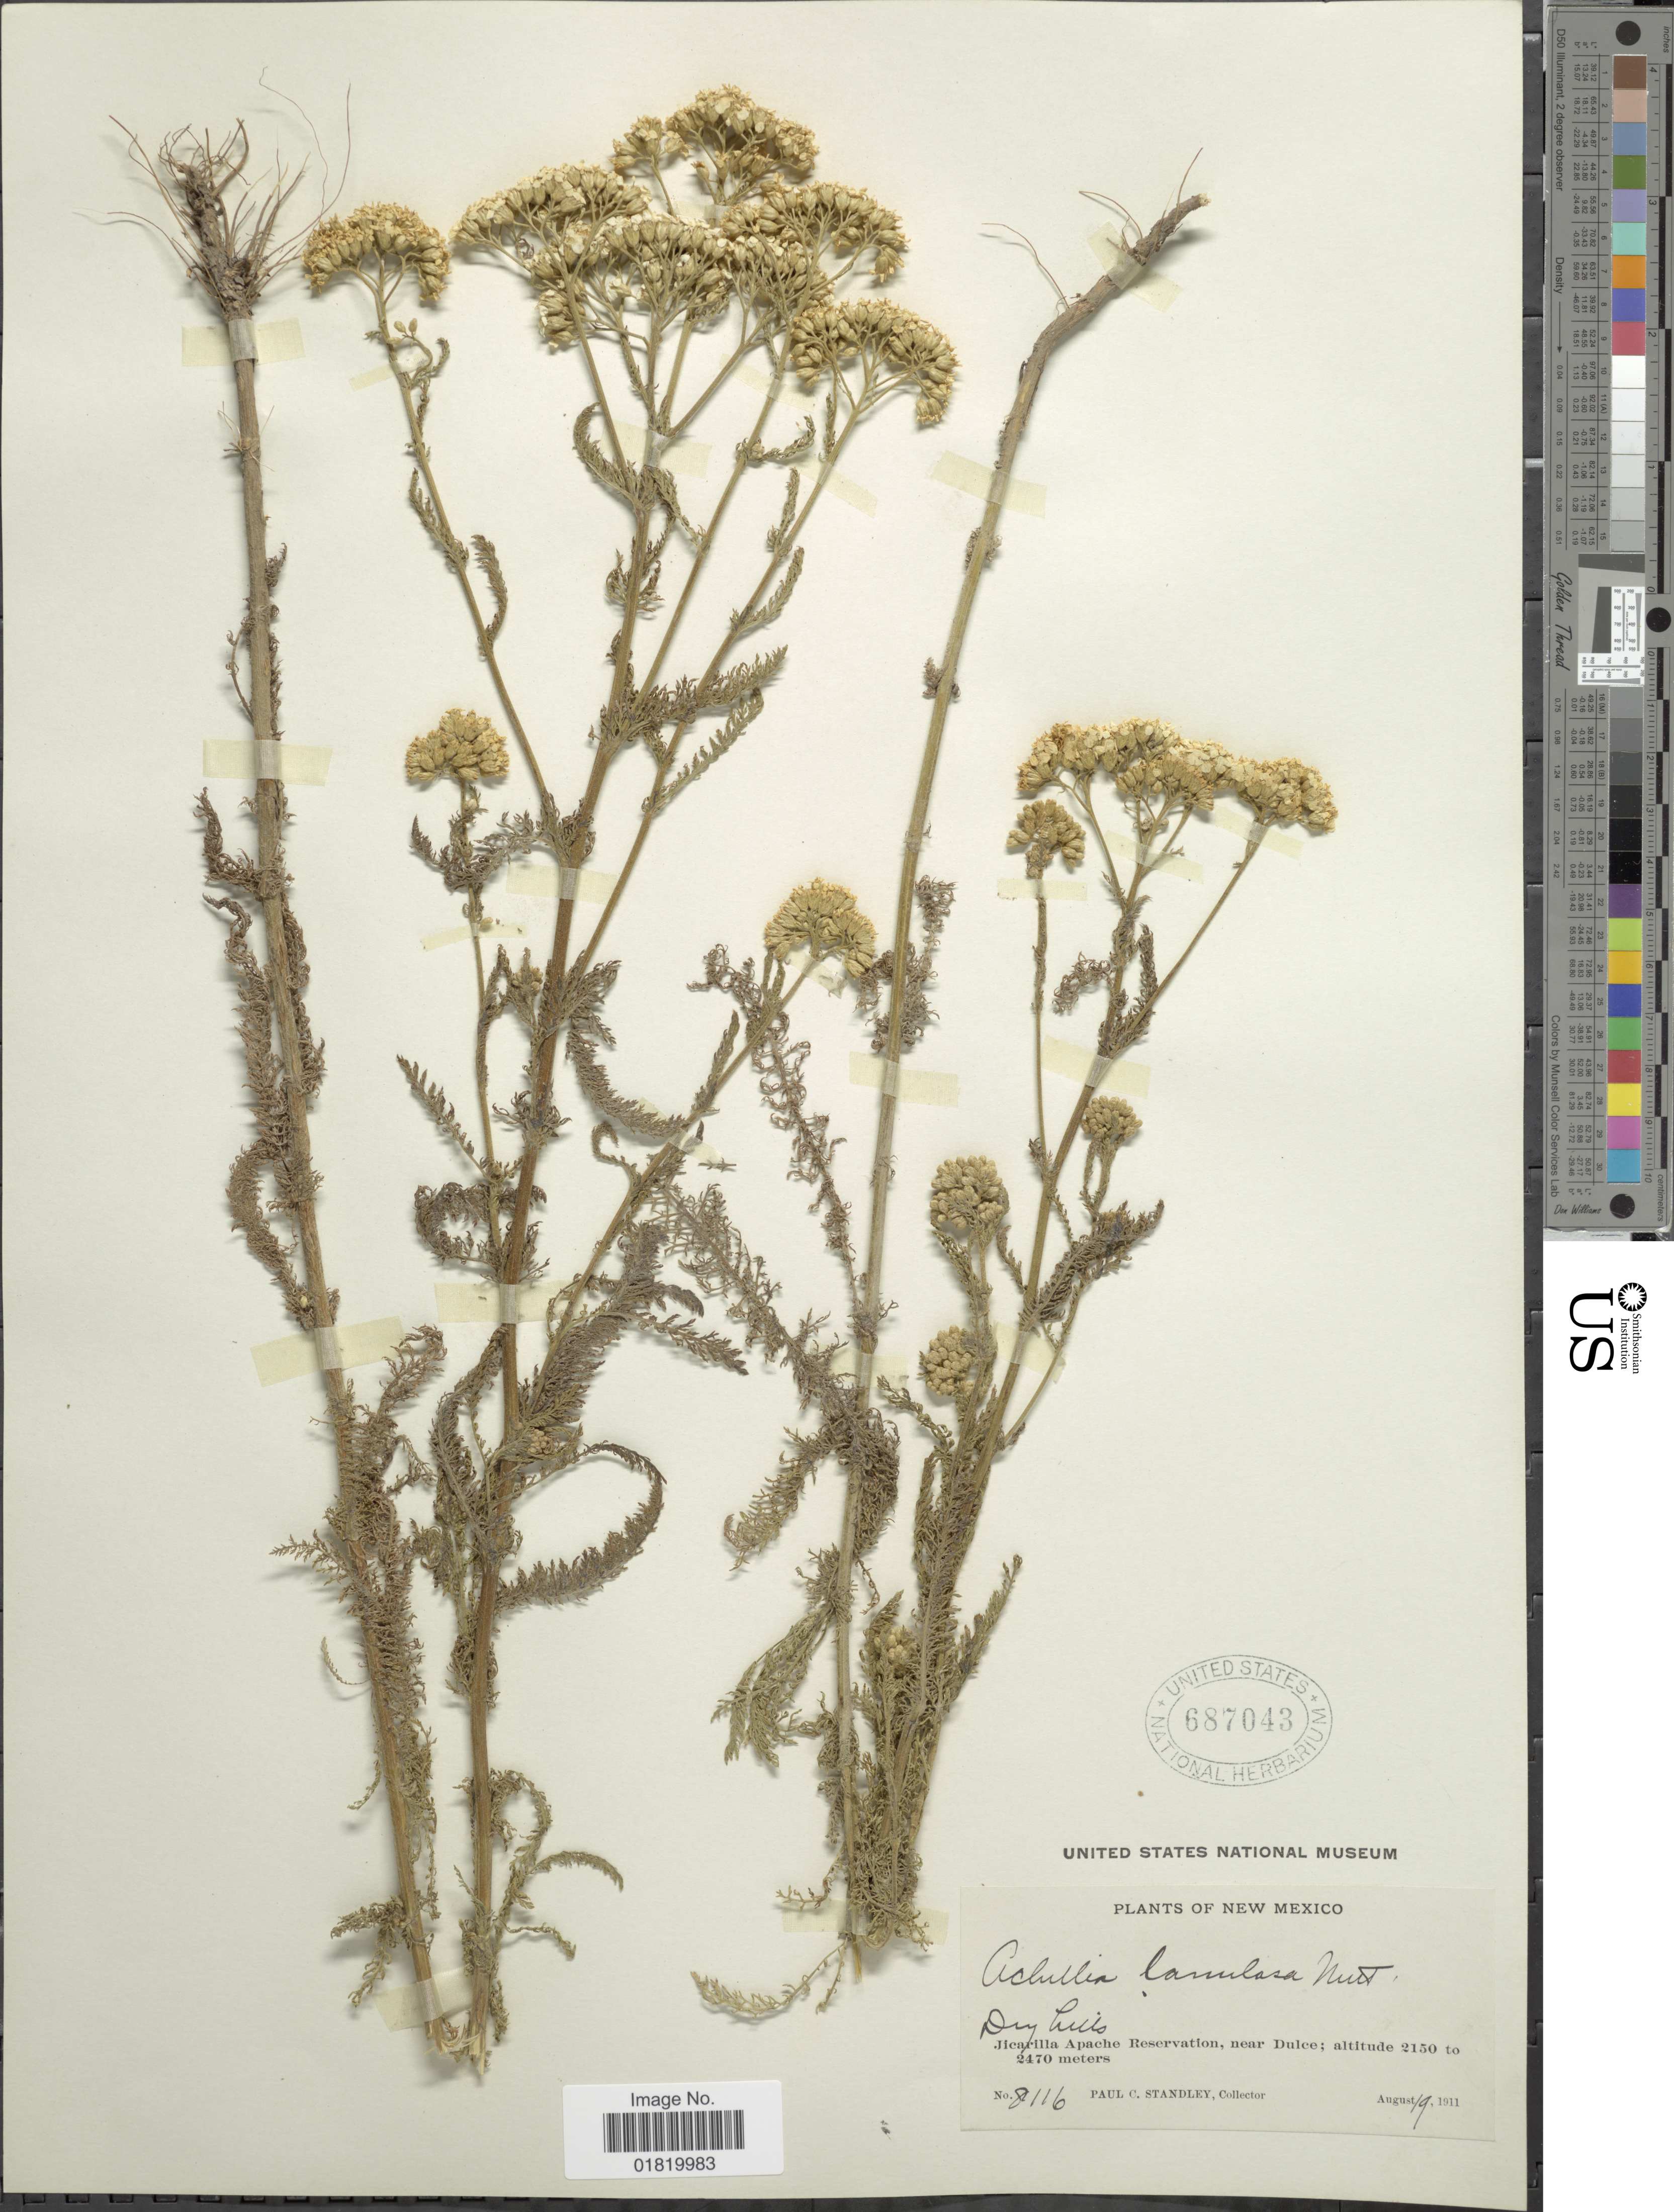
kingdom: Plantae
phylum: Tracheophyta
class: Magnoliopsida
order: Asterales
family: Asteraceae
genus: Achillea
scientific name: Achillea lanulosa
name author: Nutt.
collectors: P. C. Standley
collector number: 8116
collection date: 1911-08-19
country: United States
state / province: New Mexico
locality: Jicarilla Apache Reservation, near Dulce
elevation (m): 2150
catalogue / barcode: US 687043